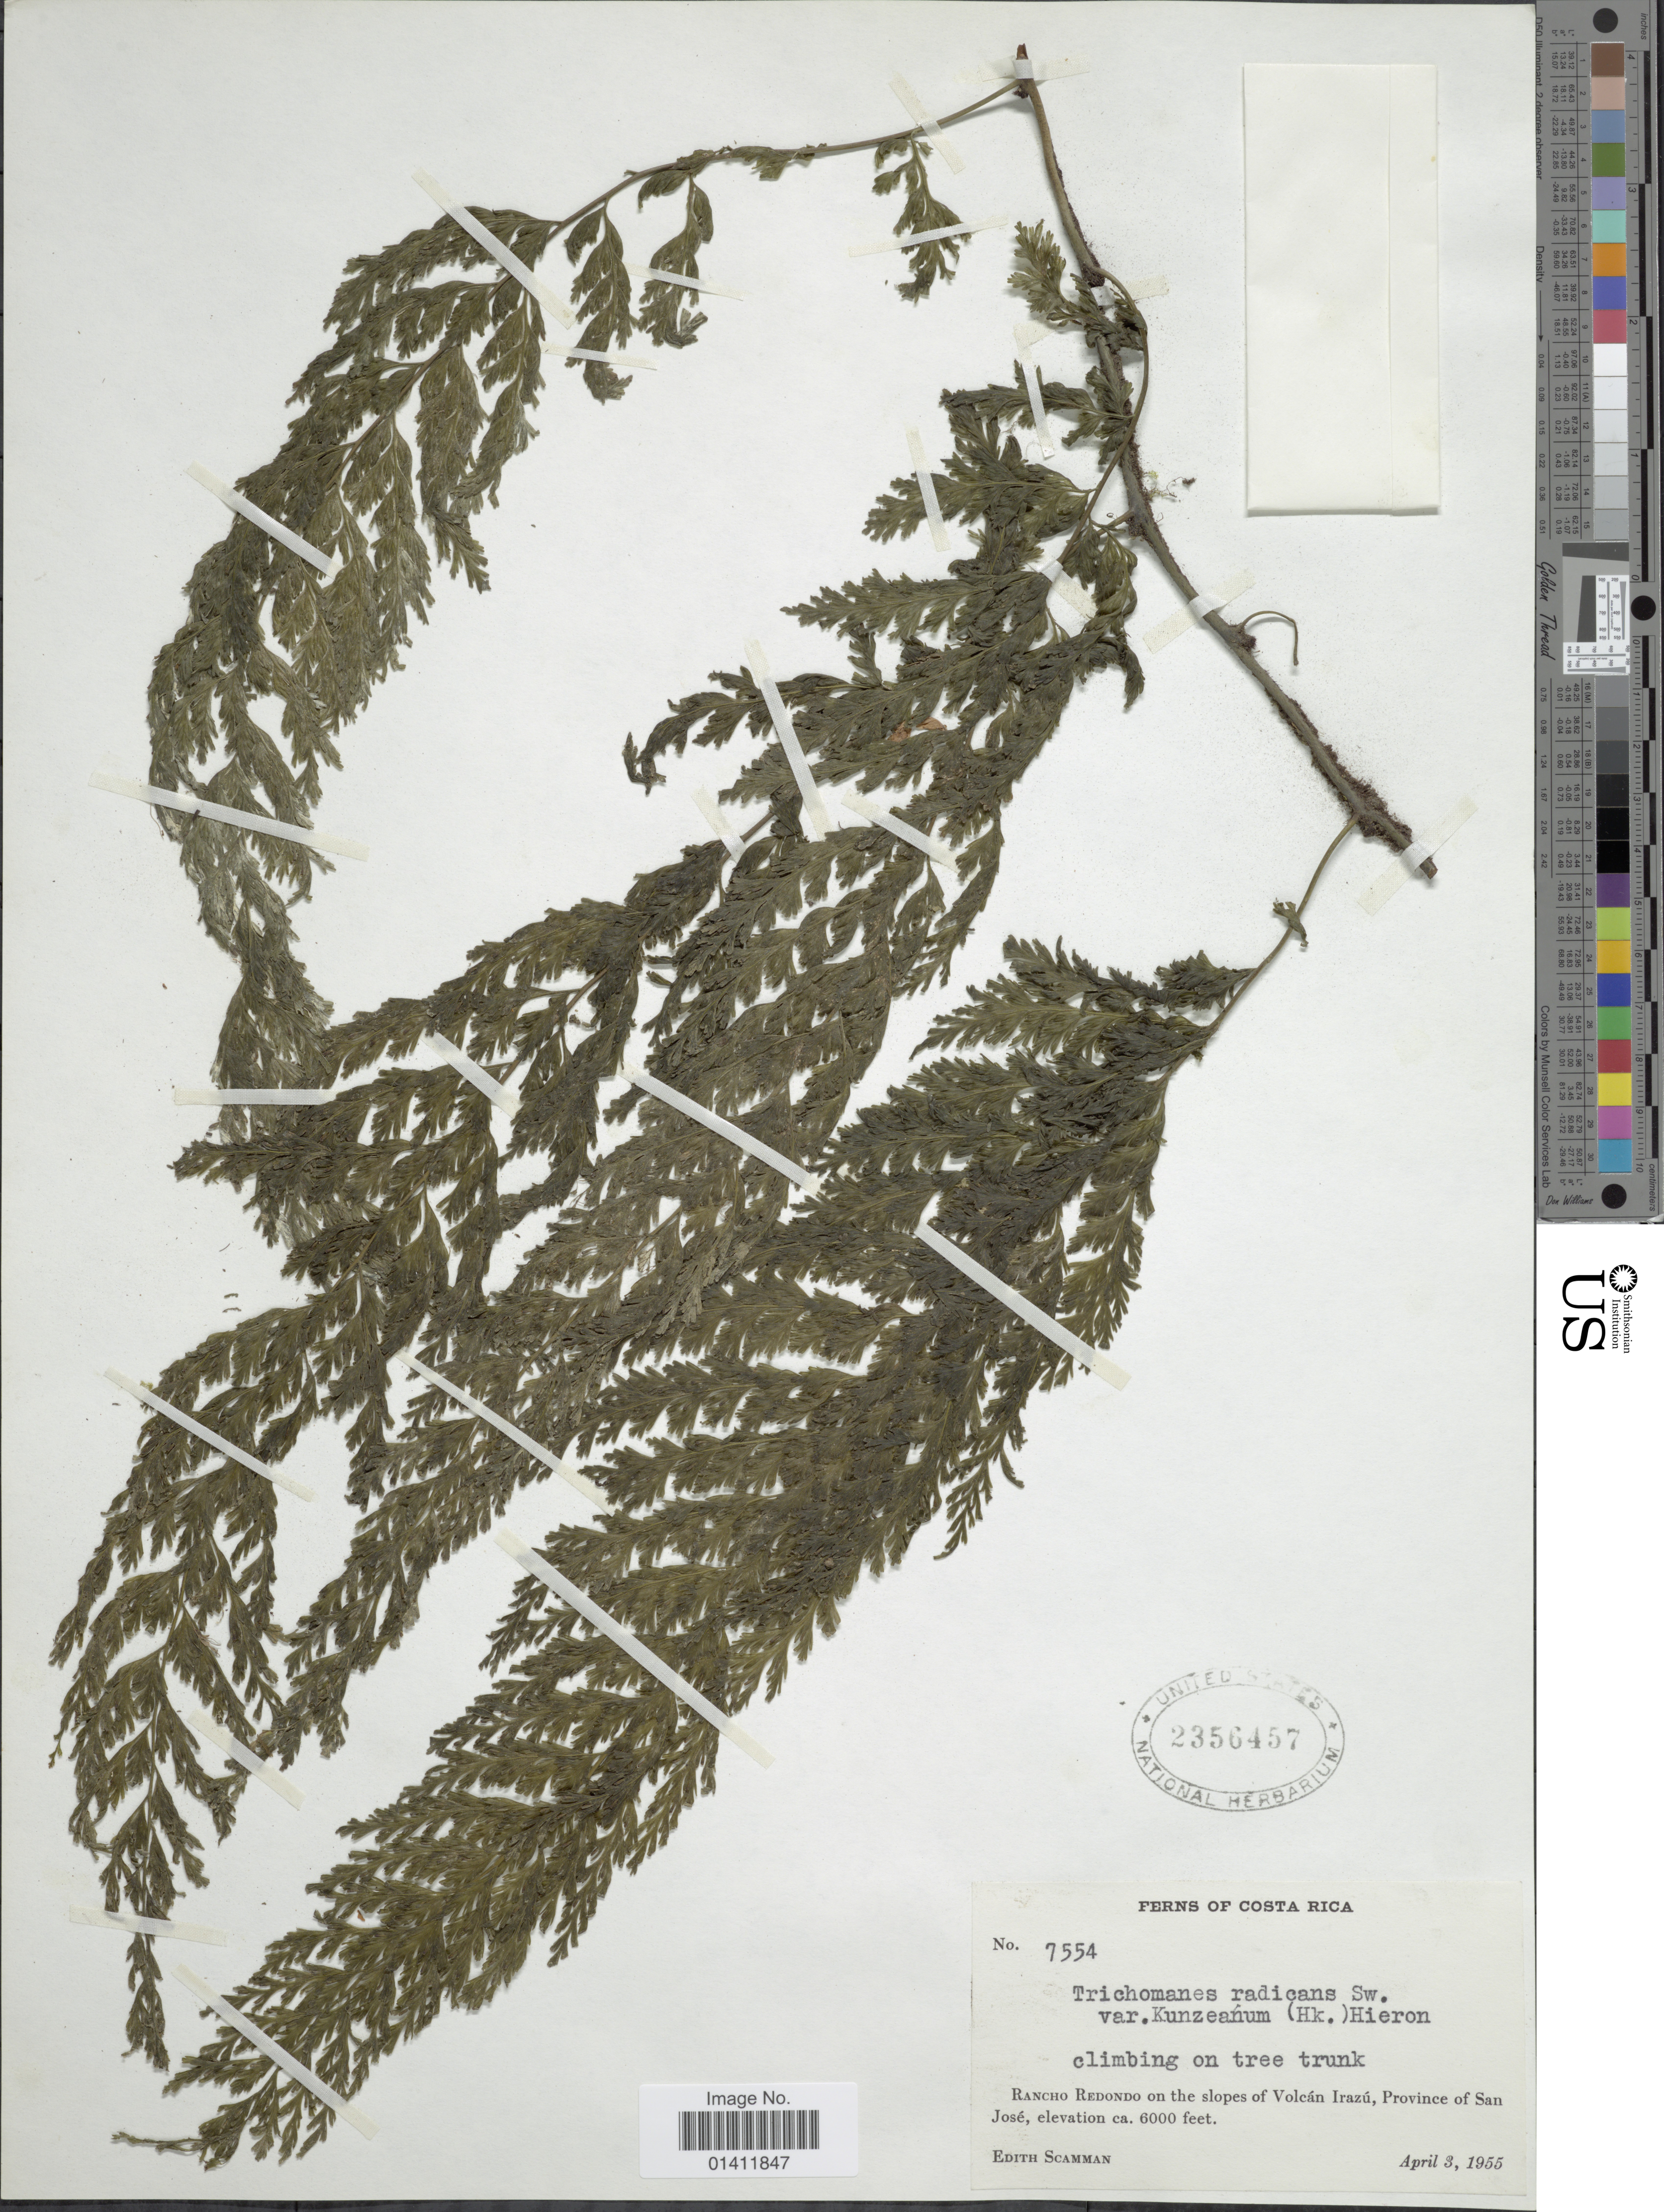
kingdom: Plantae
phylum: Tracheophyta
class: Polypodiopsida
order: Hymenophyllales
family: Hymenophyllaceae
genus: Vandenboschia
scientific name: Vandenboschia radicans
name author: (Sw.) Copel.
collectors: E. Scamman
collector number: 7554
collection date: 1955-04-03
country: Costa Rica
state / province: San José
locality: Rancho Redondo on the slopes of Volcan Irazu, Province of San Jose.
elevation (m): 1829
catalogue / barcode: US 2356457